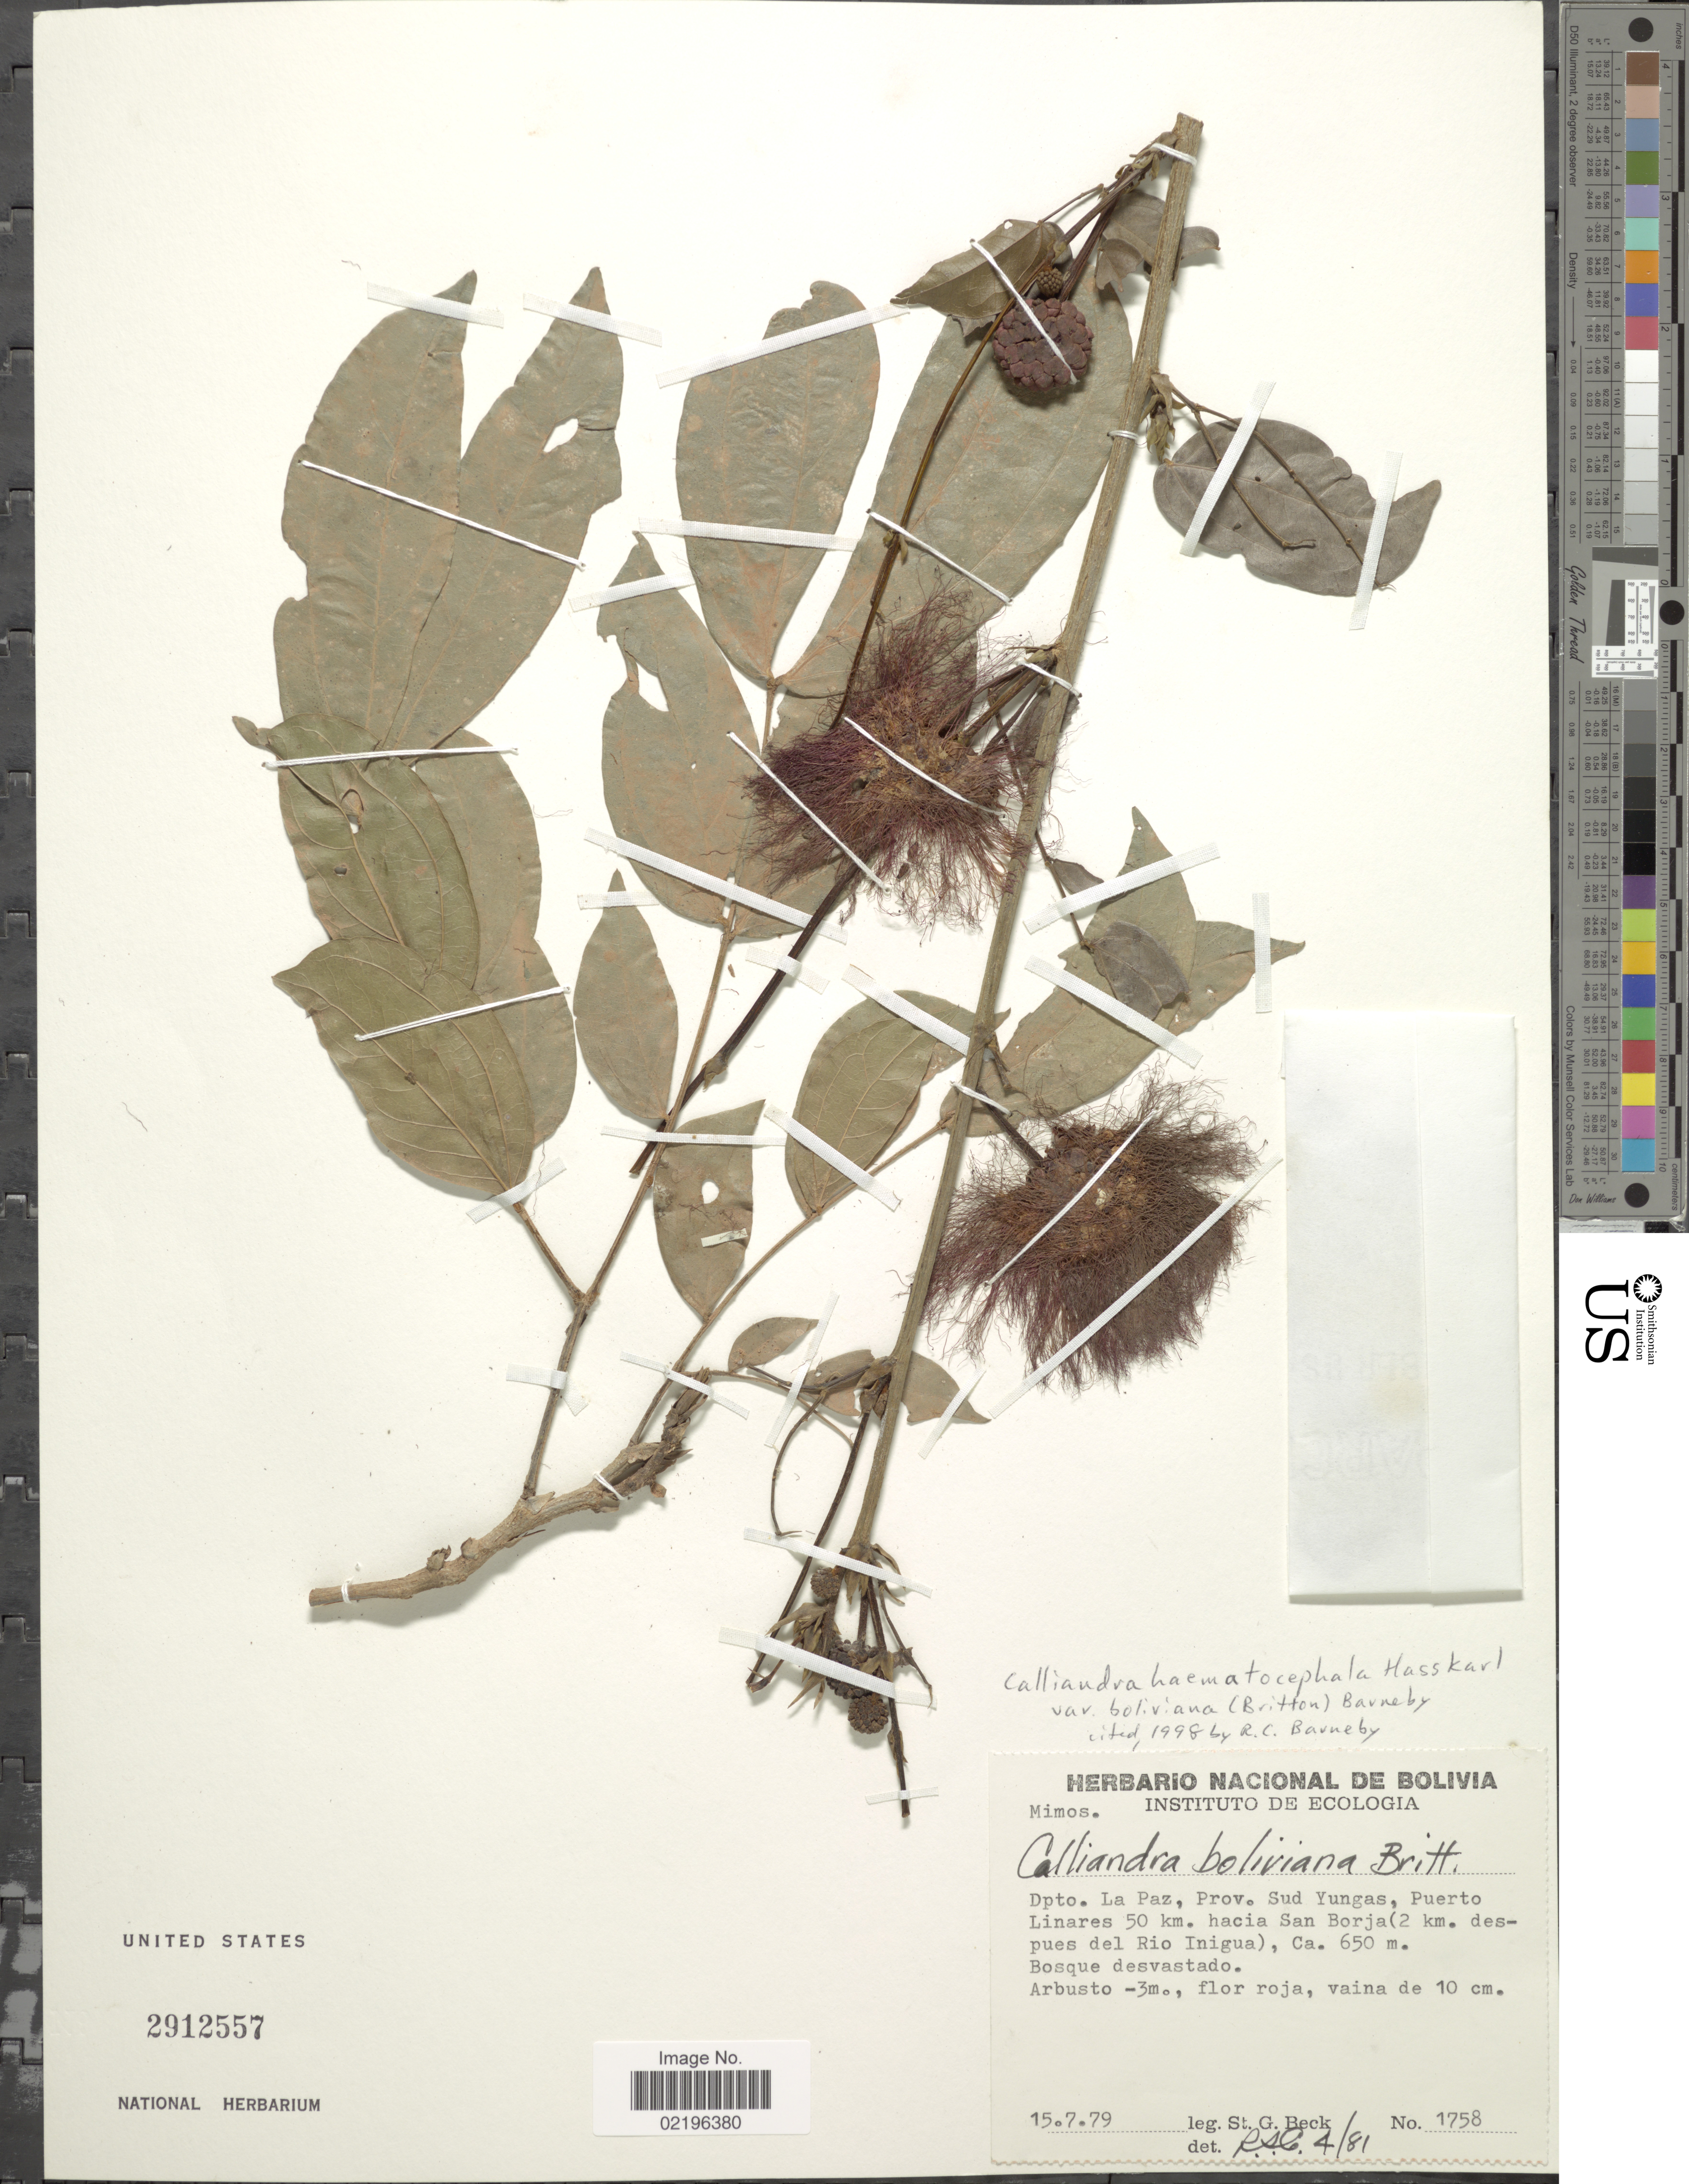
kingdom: Plantae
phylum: Tracheophyta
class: Magnoliopsida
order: Fabales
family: Fabaceae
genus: Calliandra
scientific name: Calliandra haematocephala var. boliviana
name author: (Britton) Barneby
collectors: S. G. Beck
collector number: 1758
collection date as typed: Transcribed d/m/y: 15/7/79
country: Bolivia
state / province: La Paz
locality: Dpto. La Paz, Prov. Sud Yungas, Puerto Linares 50 km. hacia San Borja (2 km. despues del Rio Inigua)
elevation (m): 650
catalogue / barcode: US 2912557